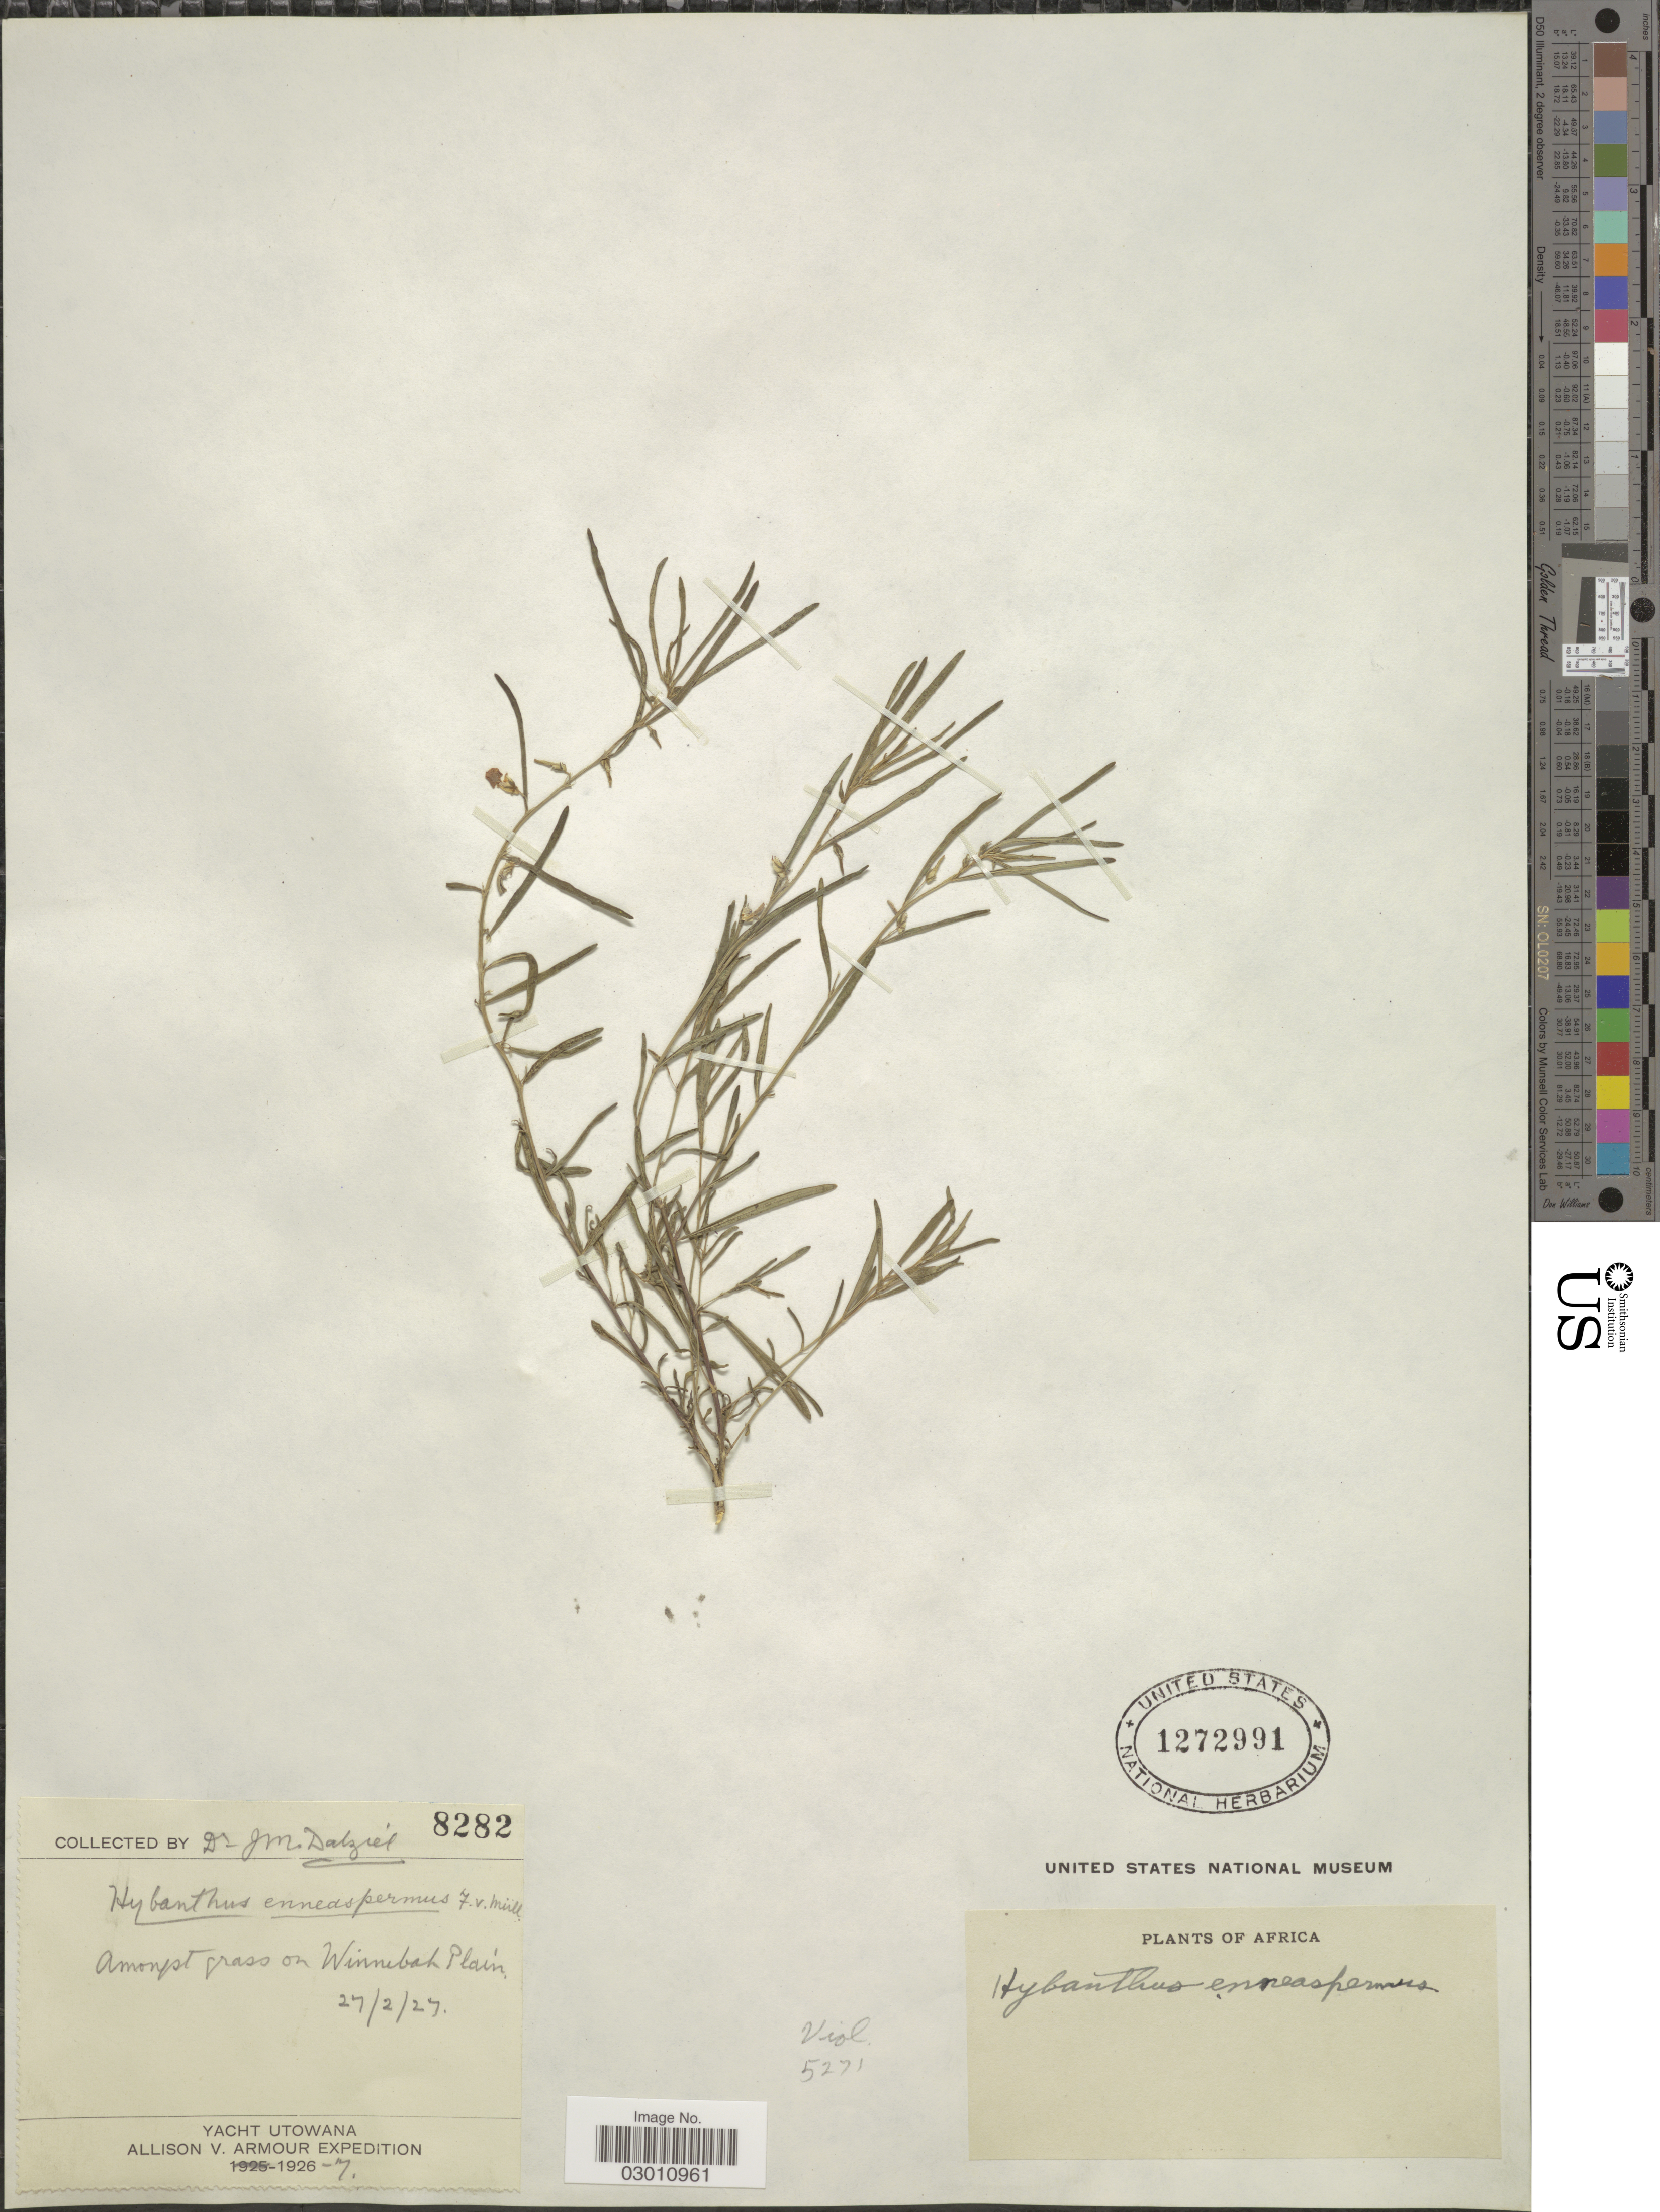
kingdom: Plantae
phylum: Tracheophyta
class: Magnoliopsida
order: Malpighiales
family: Violaceae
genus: Pigea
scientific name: Pigea enneasperma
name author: (L.) P.I. Forst.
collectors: J. Dalziel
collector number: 8282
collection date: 1927-02-27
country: Ghana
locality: Africa. Amongst grass on Winnebah Plain.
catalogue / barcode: US 1272991